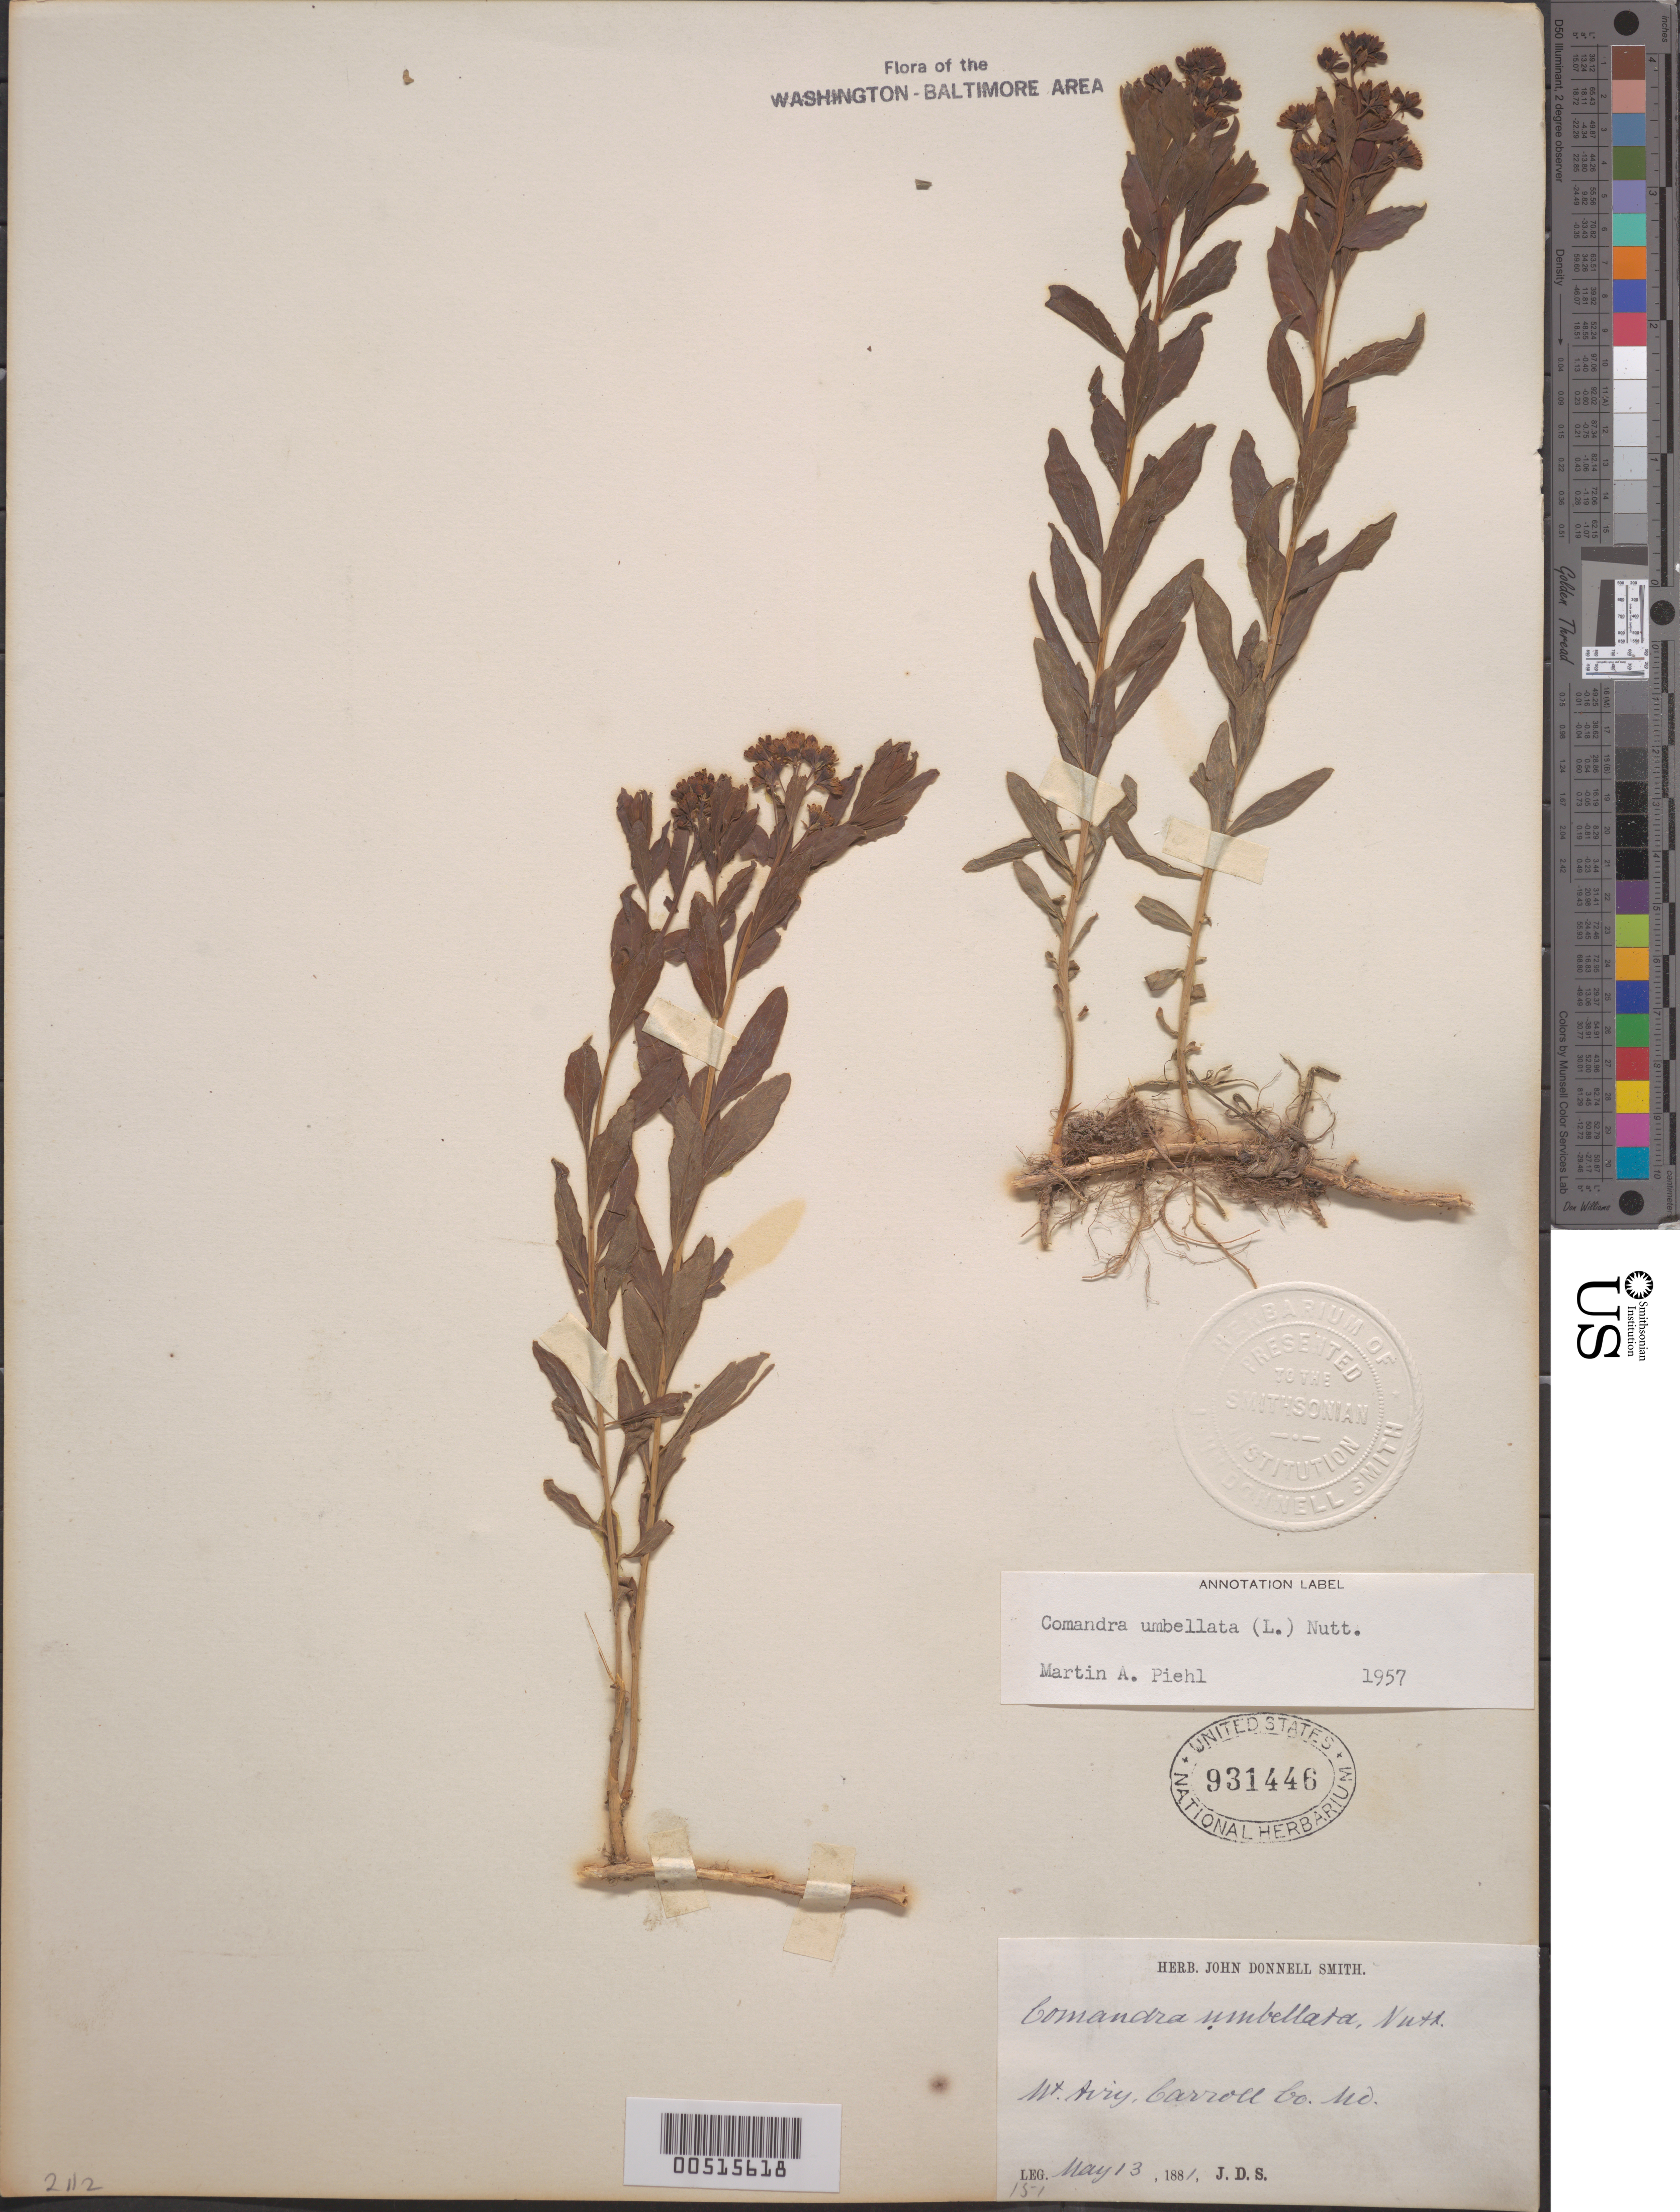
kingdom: Plantae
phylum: Tracheophyta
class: Magnoliopsida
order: Santalales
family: Comandraceae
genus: Comandra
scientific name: Comandra umbellata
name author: (L.) Nutt.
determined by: Piehl, M. A.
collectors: J. Donnell Smith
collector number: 151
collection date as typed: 13 May 1881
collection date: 1881-05-13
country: United States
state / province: Maryland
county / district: Carroll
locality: Mt. Airy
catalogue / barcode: US 931446